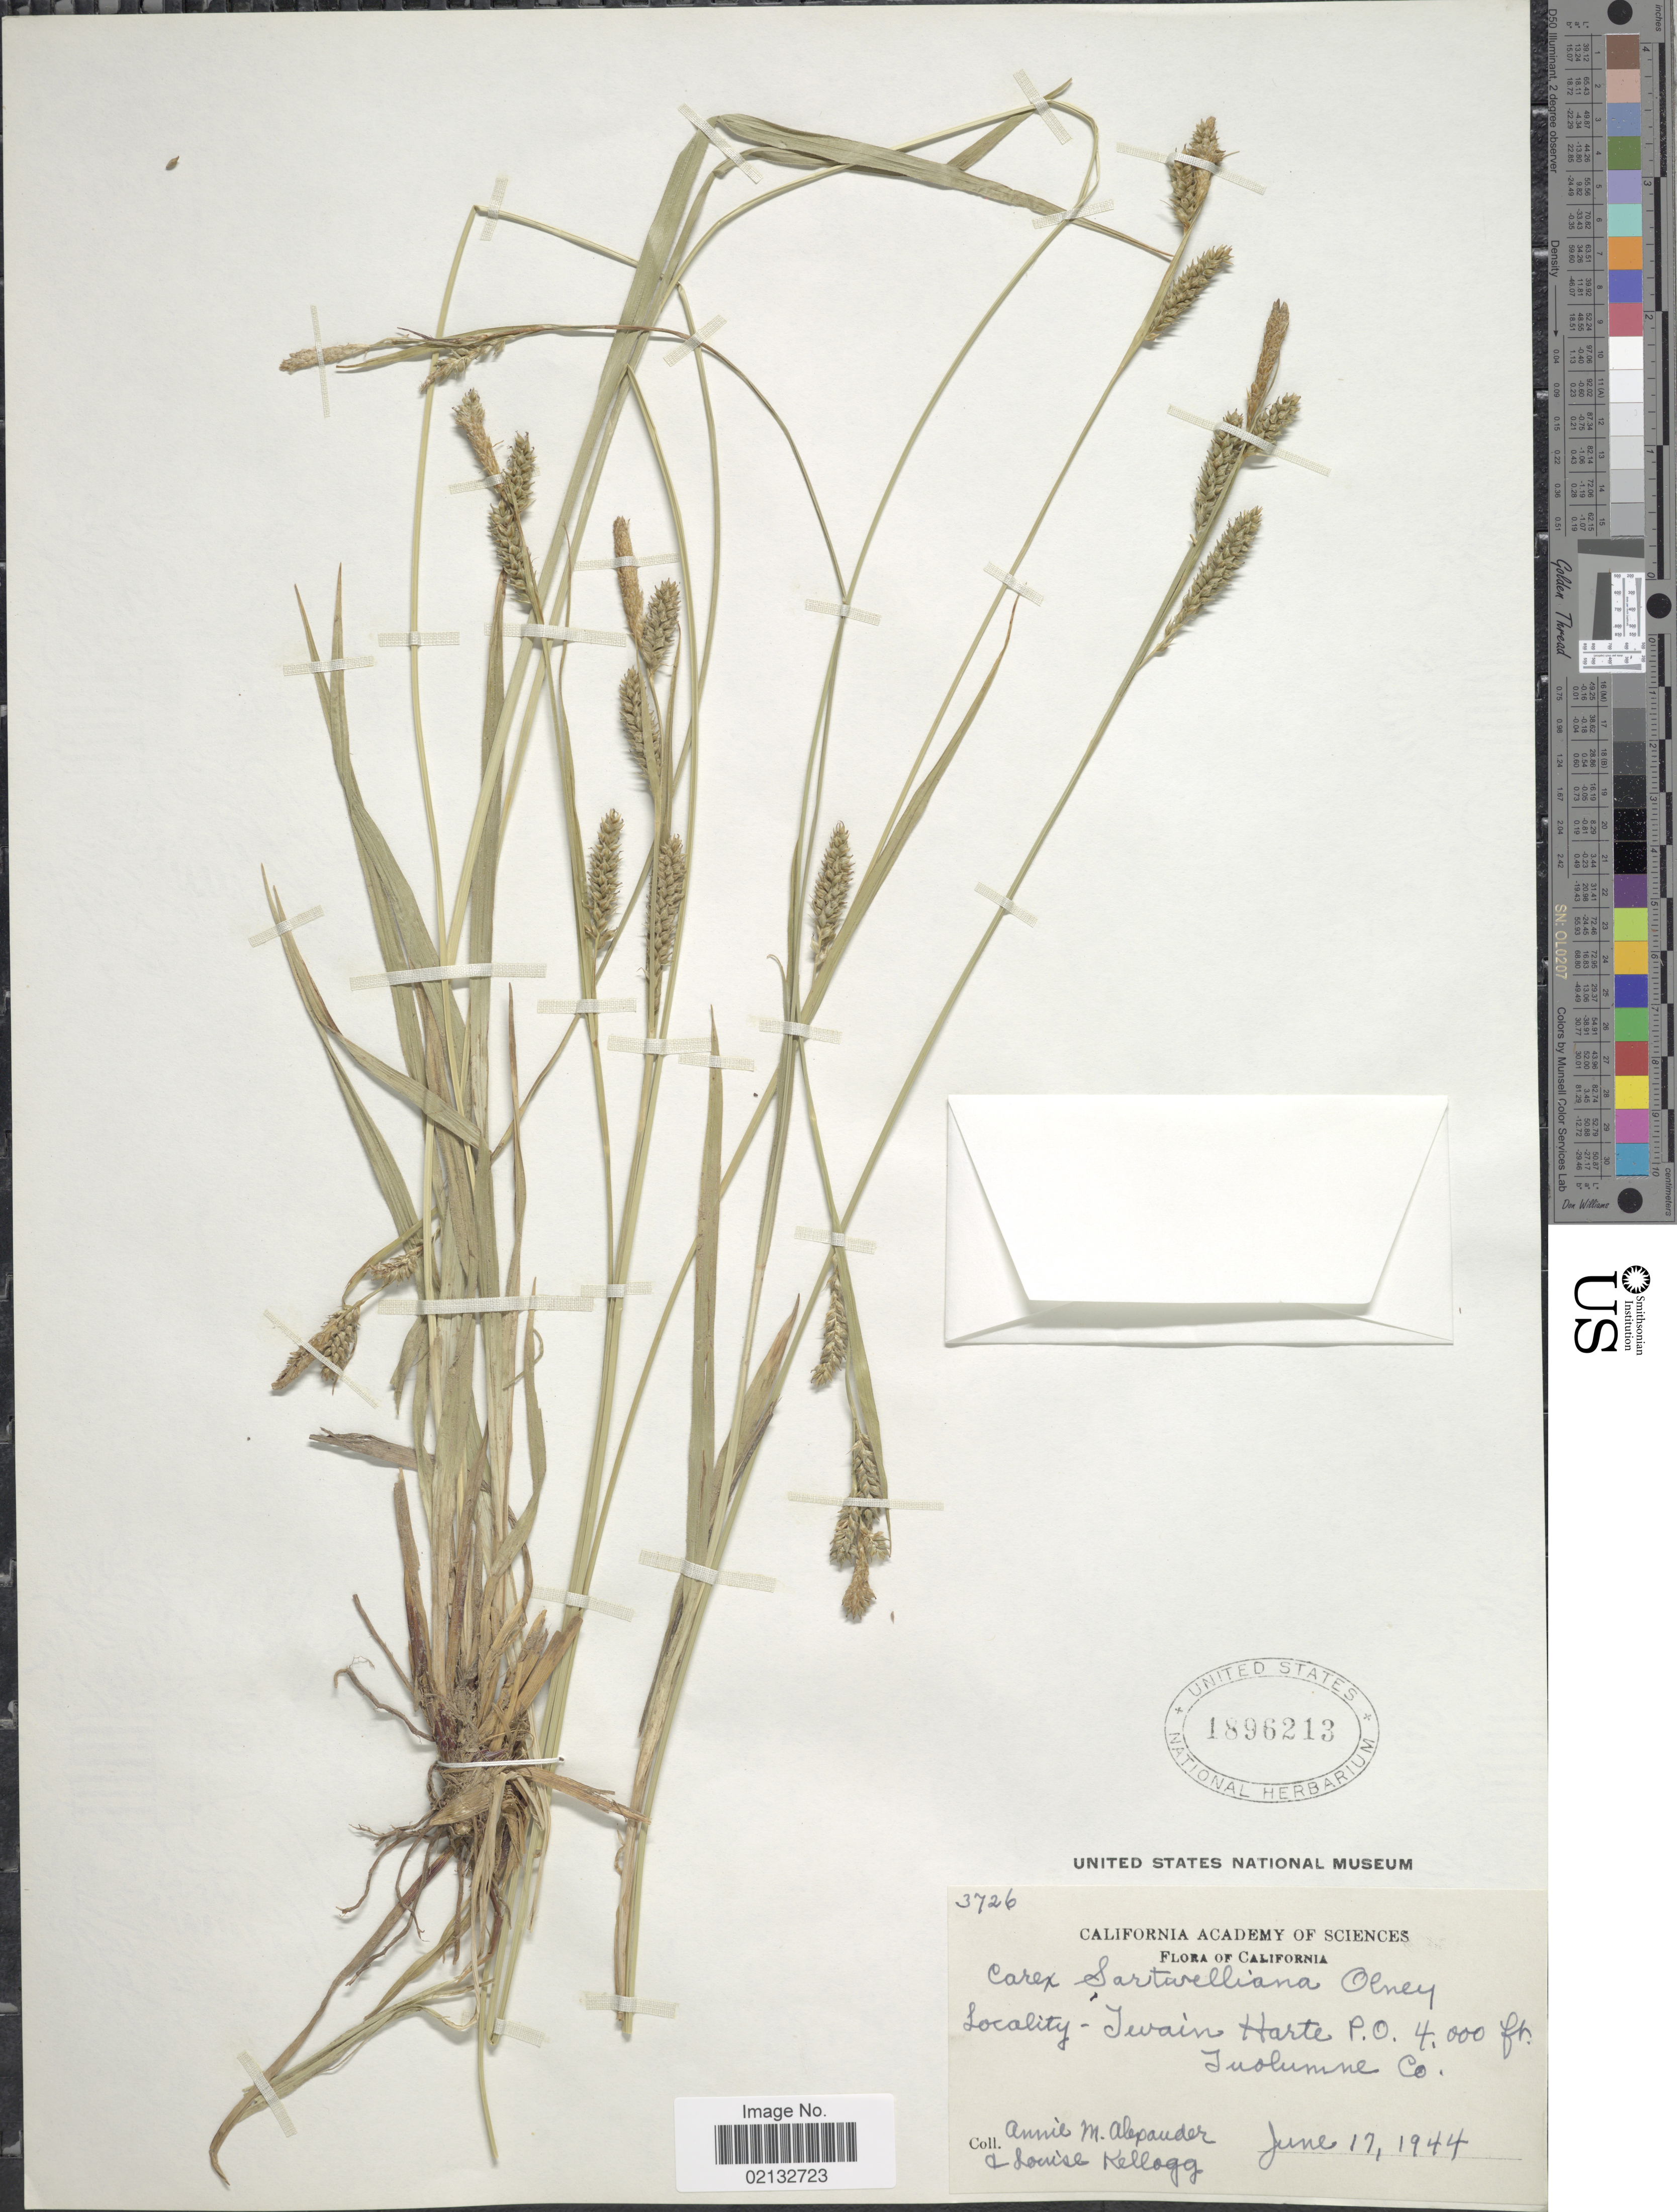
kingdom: Plantae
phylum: Tracheophyta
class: Liliopsida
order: Poales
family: Cyperaceae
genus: Carex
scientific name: Carex sartwelliana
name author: Olney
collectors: A. M. Alexander & L. Kellogg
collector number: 3726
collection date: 1944-06-17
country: United States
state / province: California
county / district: Tuolumne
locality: Twain Harte P.O. Tuolumne Co.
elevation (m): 1219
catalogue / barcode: US 1896213